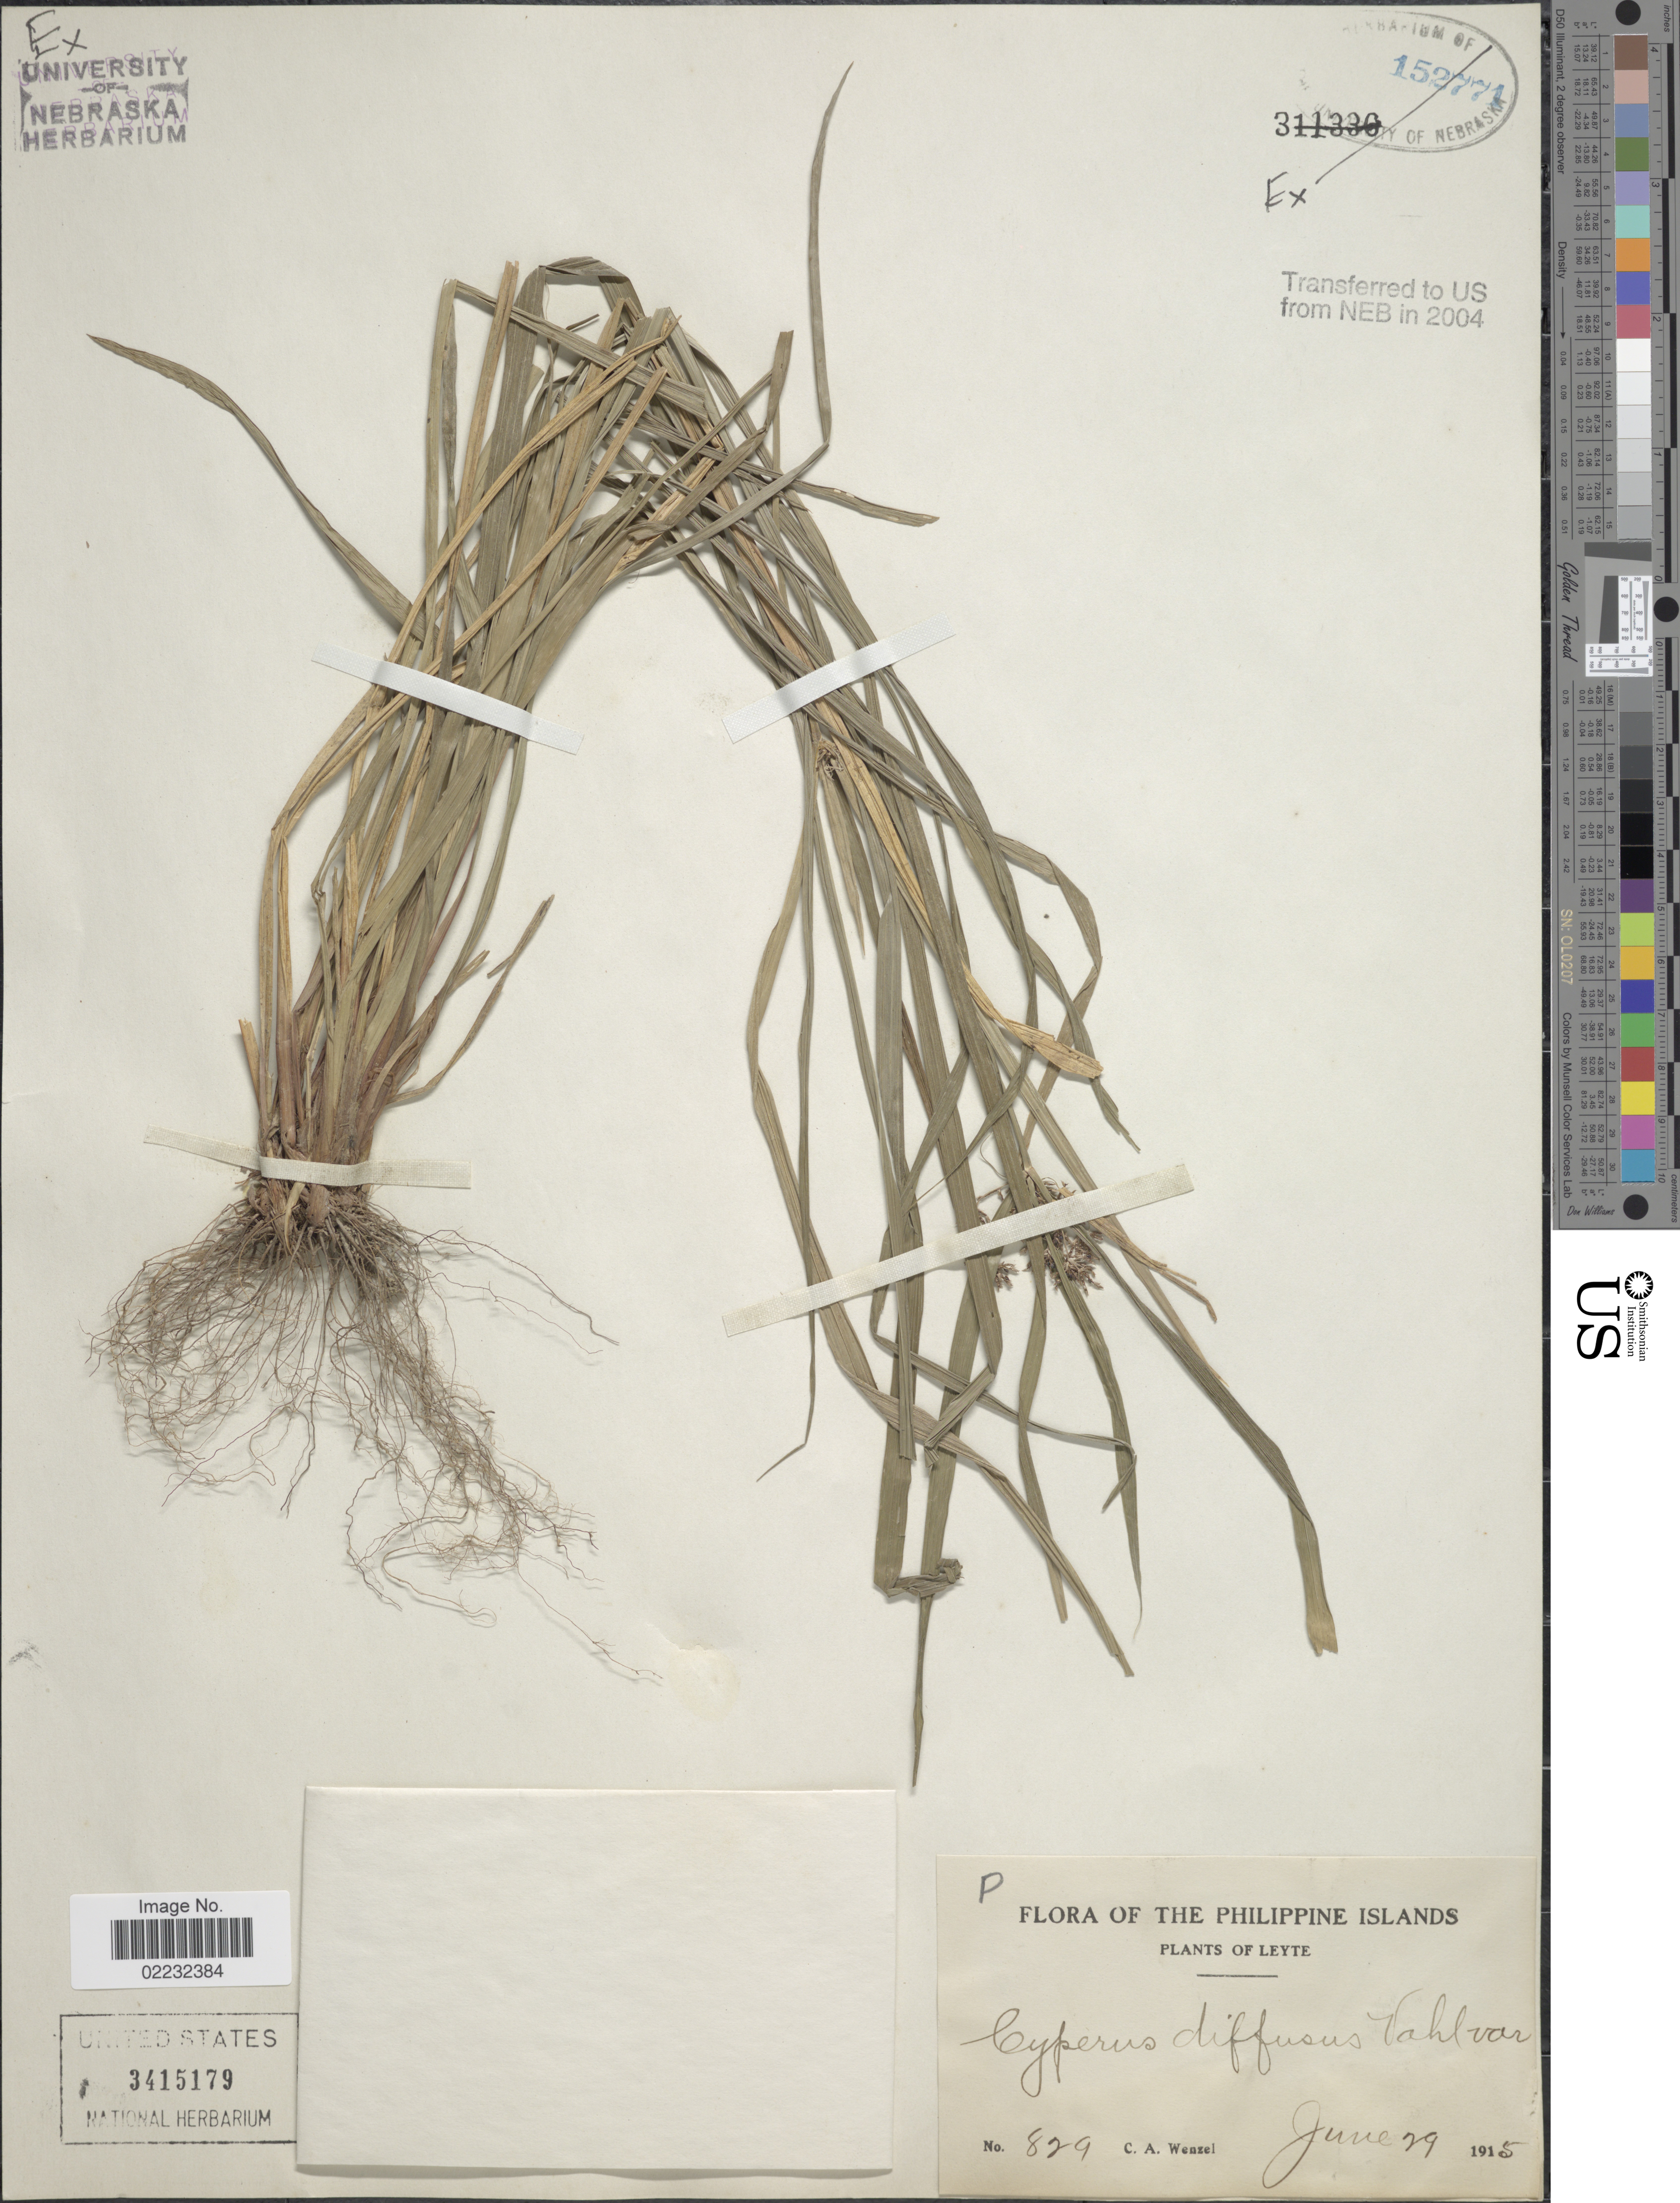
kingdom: Plantae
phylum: Tracheophyta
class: Liliopsida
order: Poales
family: Cyperaceae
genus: Cyperus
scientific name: Cyperus diffusus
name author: Vahl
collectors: C. Wenzel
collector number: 829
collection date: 1915-06-29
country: Philippines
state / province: Eastern Visayas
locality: Leyte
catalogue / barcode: US 3415179